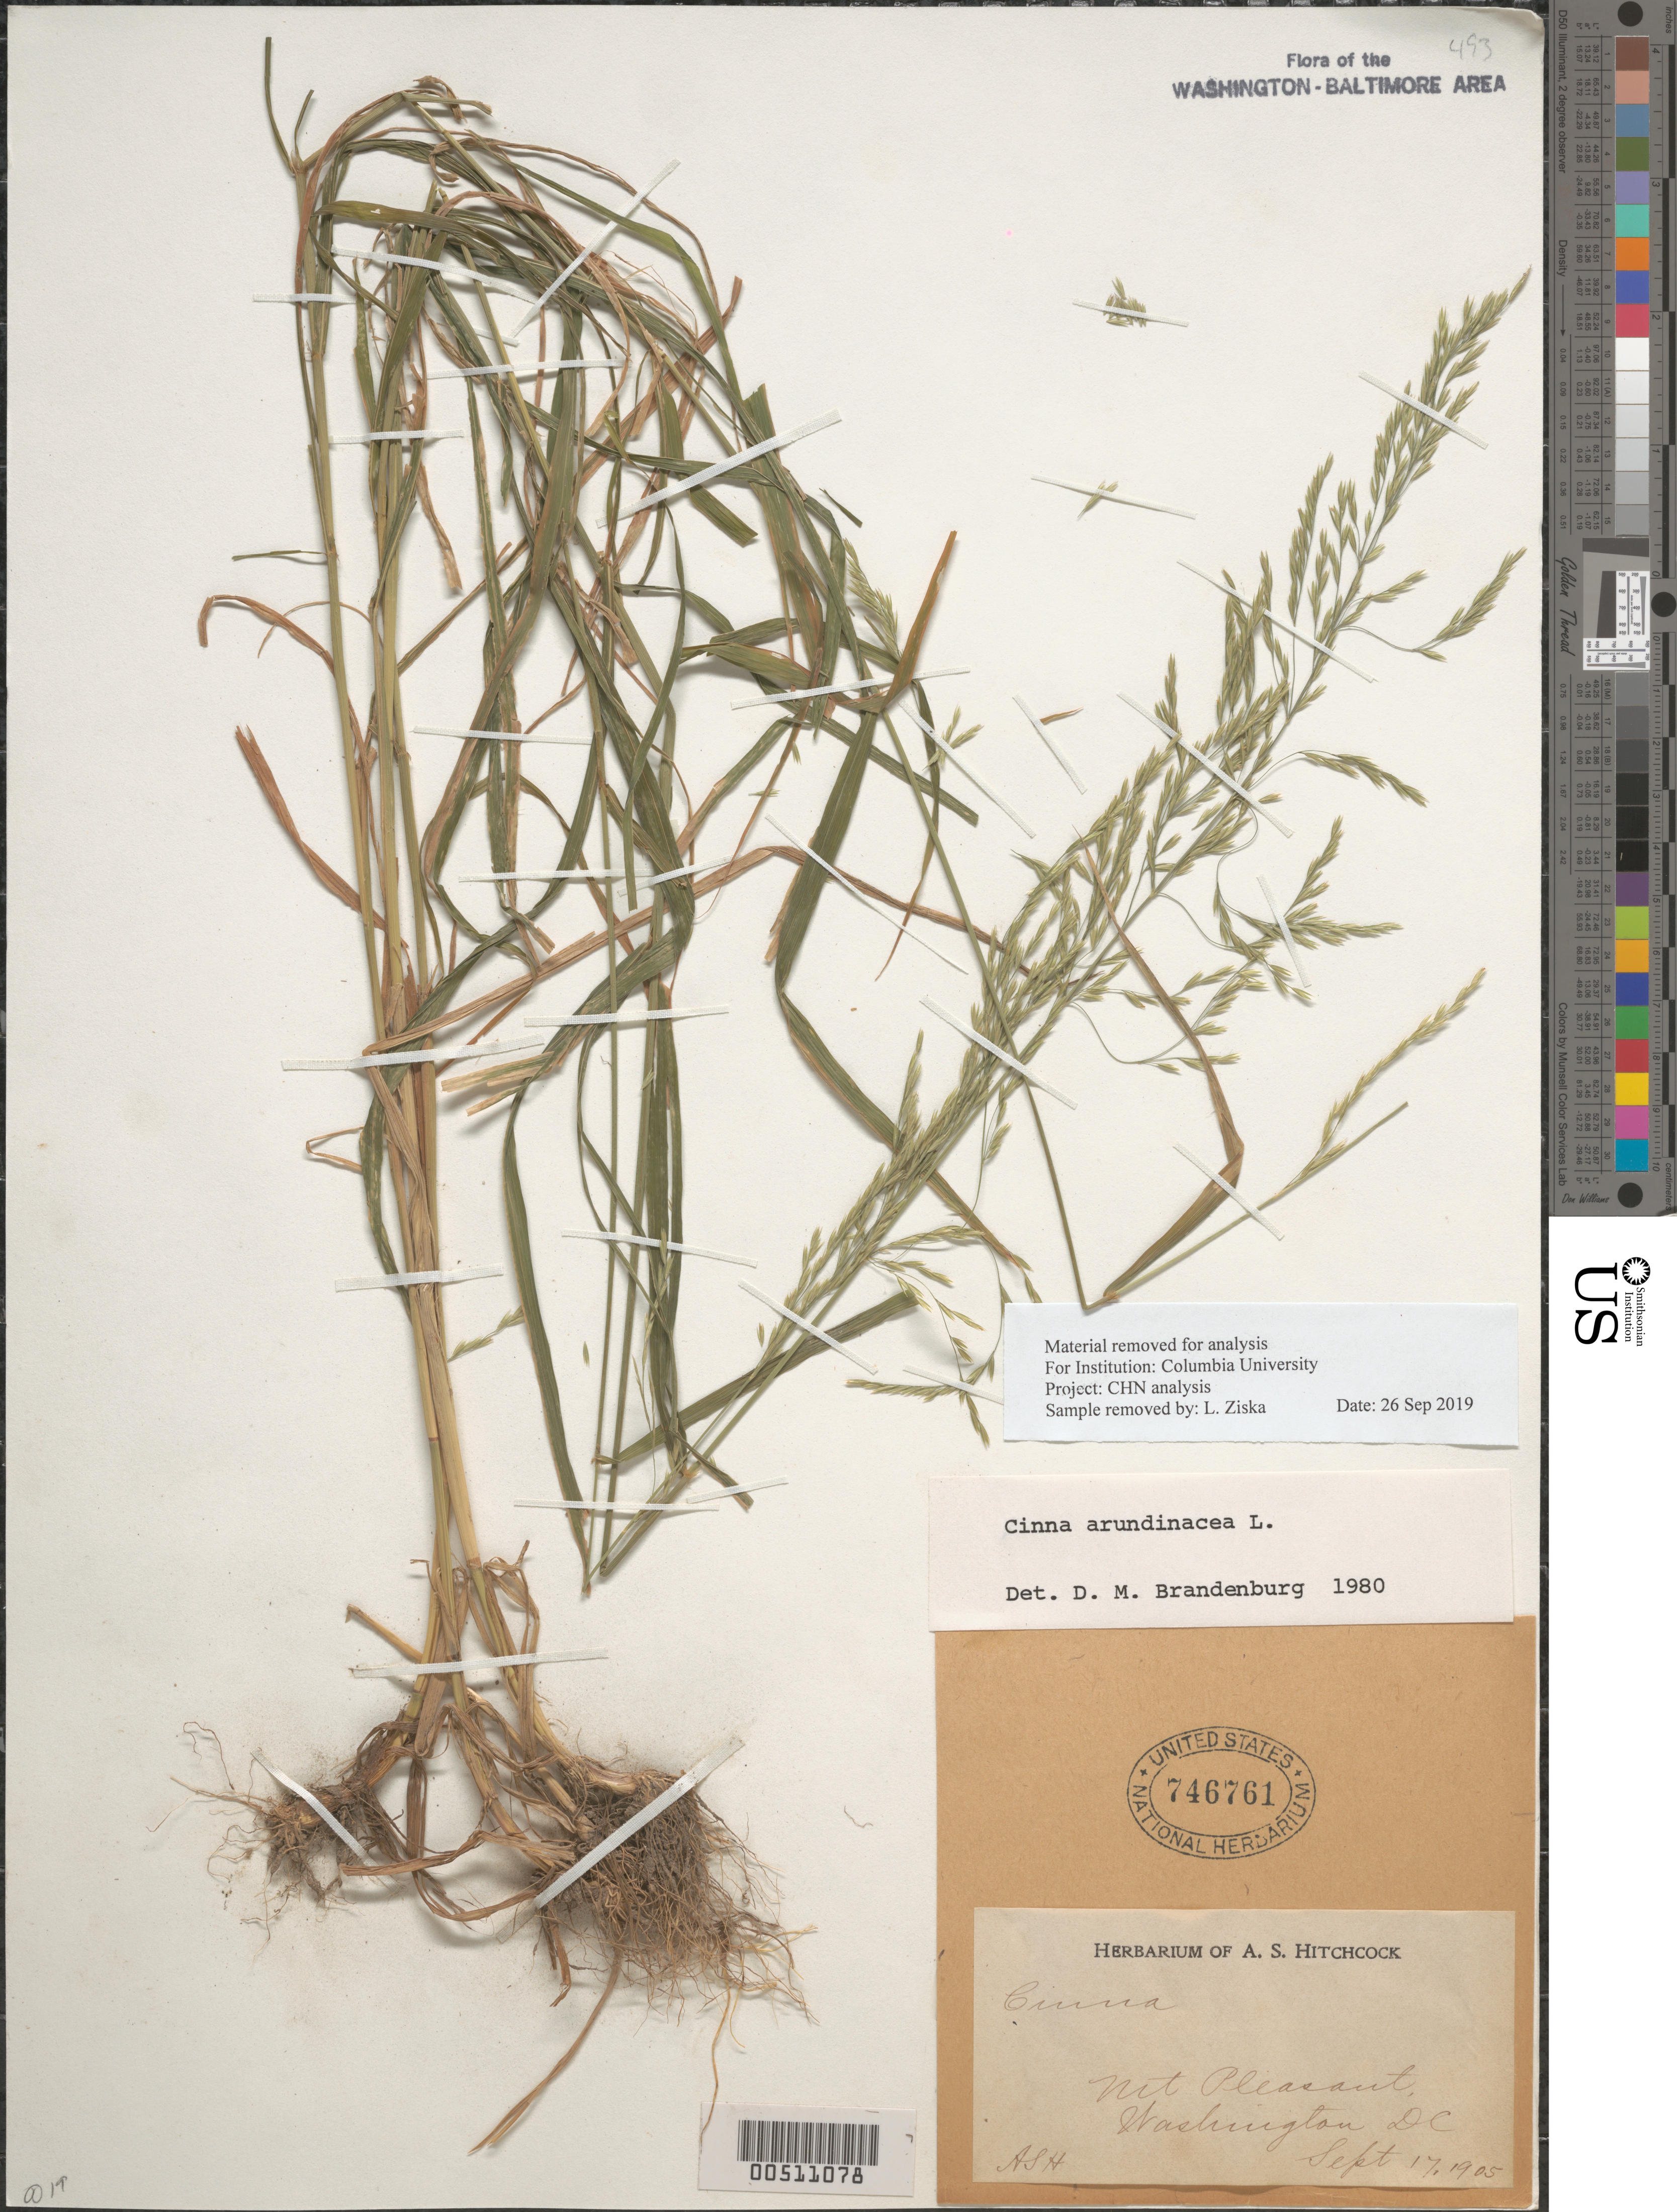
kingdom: Plantae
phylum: Tracheophyta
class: Liliopsida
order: Poales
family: Poaceae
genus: Cinna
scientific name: Cinna arundinacea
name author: L.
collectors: A. S. Hitchcock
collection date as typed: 17 Sep 1905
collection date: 1905-09-17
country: United States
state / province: District of Columbia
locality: Mt. Pleasant, Washington DC.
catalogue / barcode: US 746761